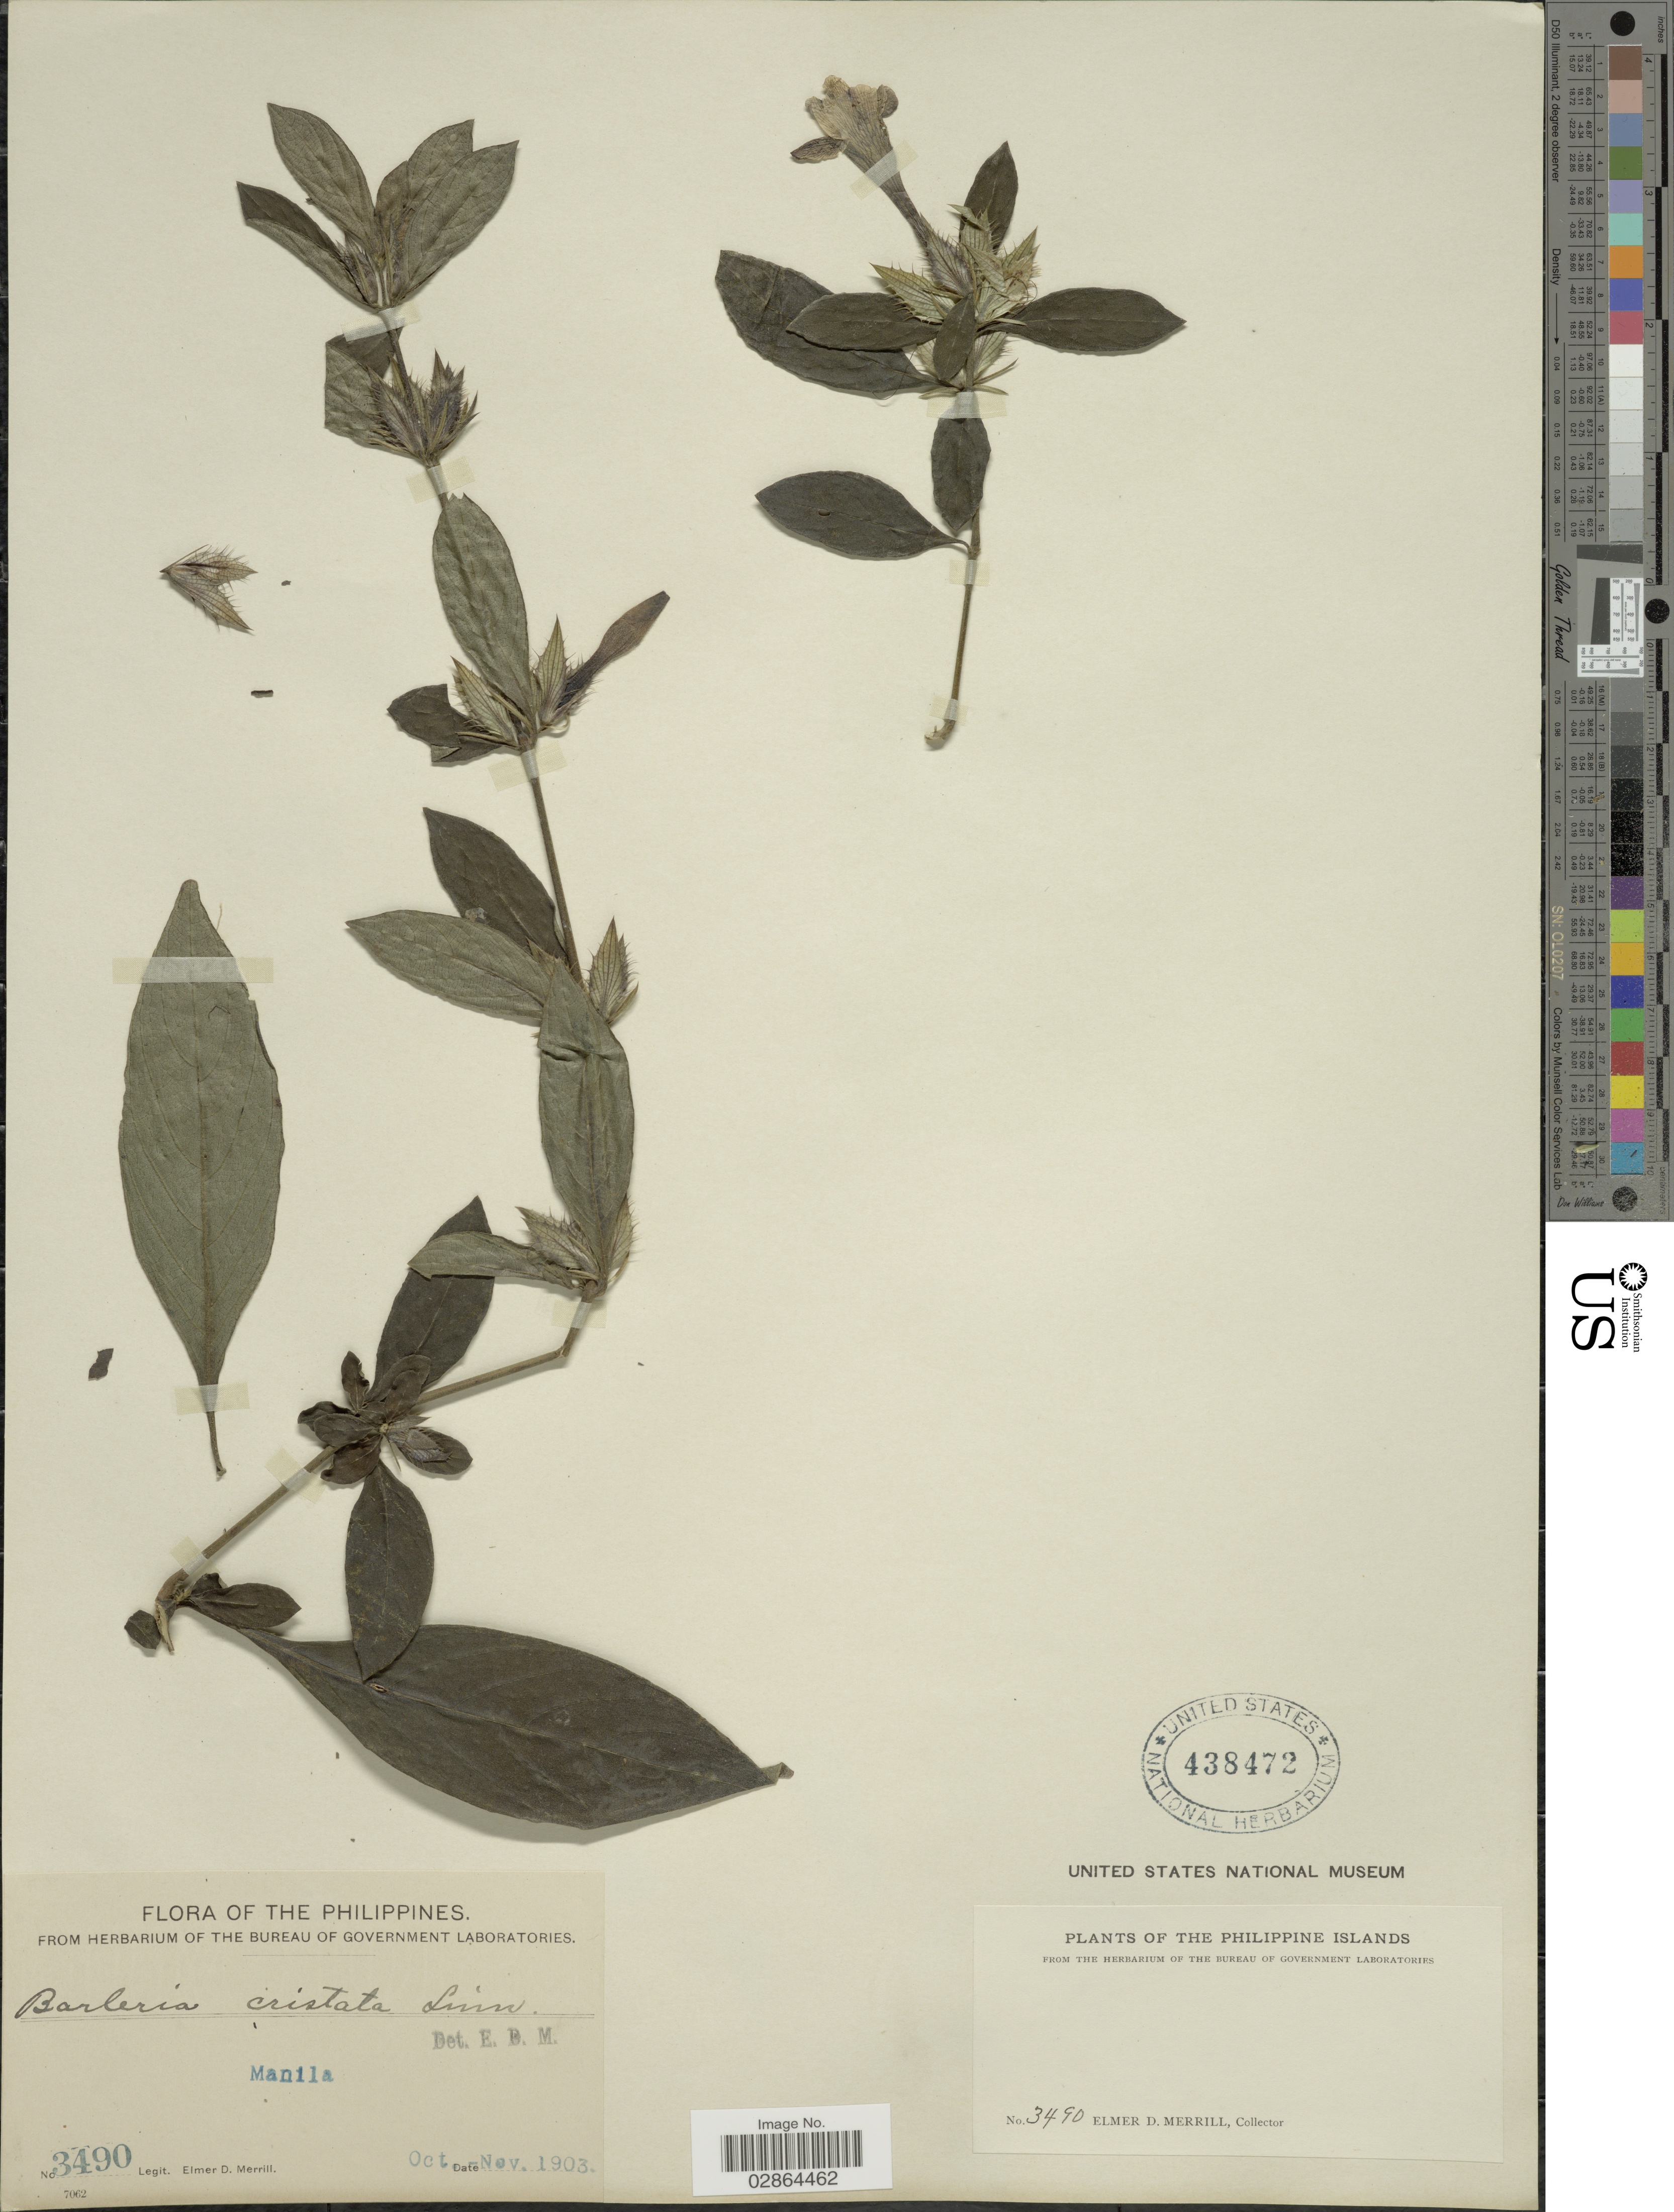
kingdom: Plantae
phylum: Tracheophyta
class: Magnoliopsida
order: Lamiales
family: Acanthaceae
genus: Barleria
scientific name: Barleria cristata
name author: L.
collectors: E. Merrill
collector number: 3490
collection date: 1903-10/1903-11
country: Philippines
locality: Manila.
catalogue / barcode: US 438472